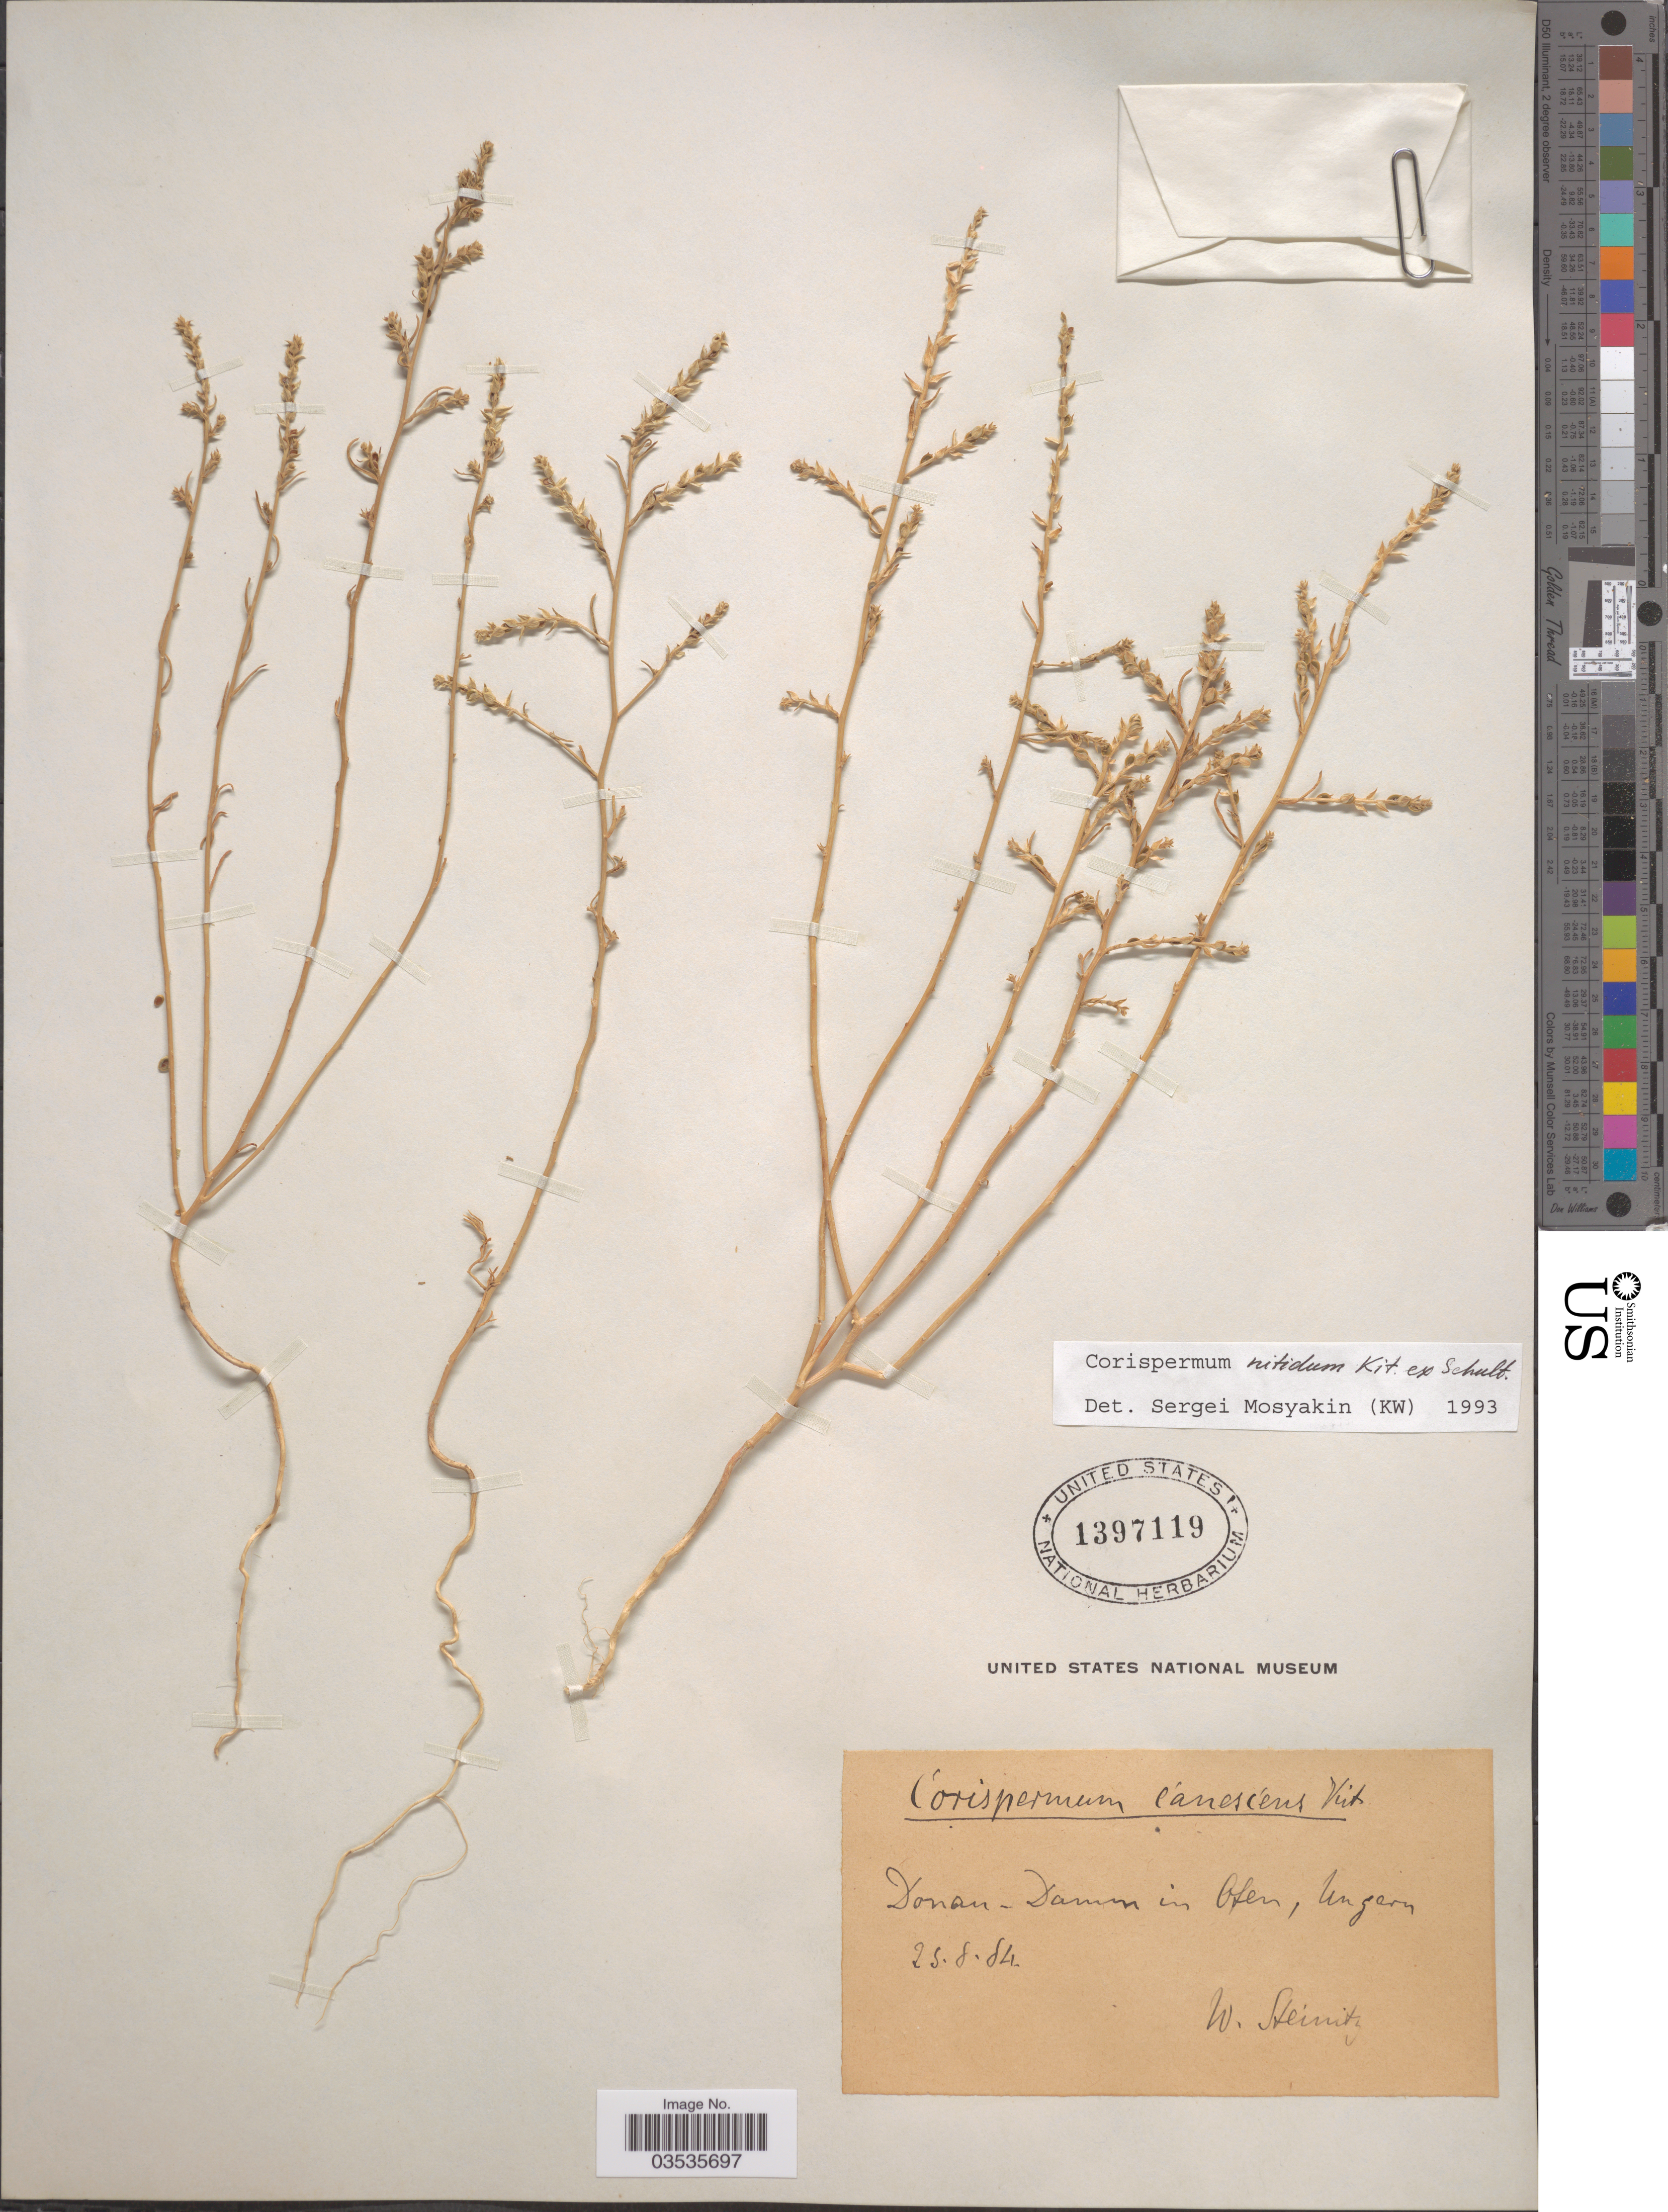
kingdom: Plantae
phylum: Tracheophyta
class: Magnoliopsida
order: Caryophyllales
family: Amaranthaceae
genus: Corispermum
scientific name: Corispermum nitidum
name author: Kit. ex Schult.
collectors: W. Steinitz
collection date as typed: Transcribed d/m/y: 25/8/84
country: Hungary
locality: Donan-Damm in Ofen, Ungarn.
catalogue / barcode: US 1397119